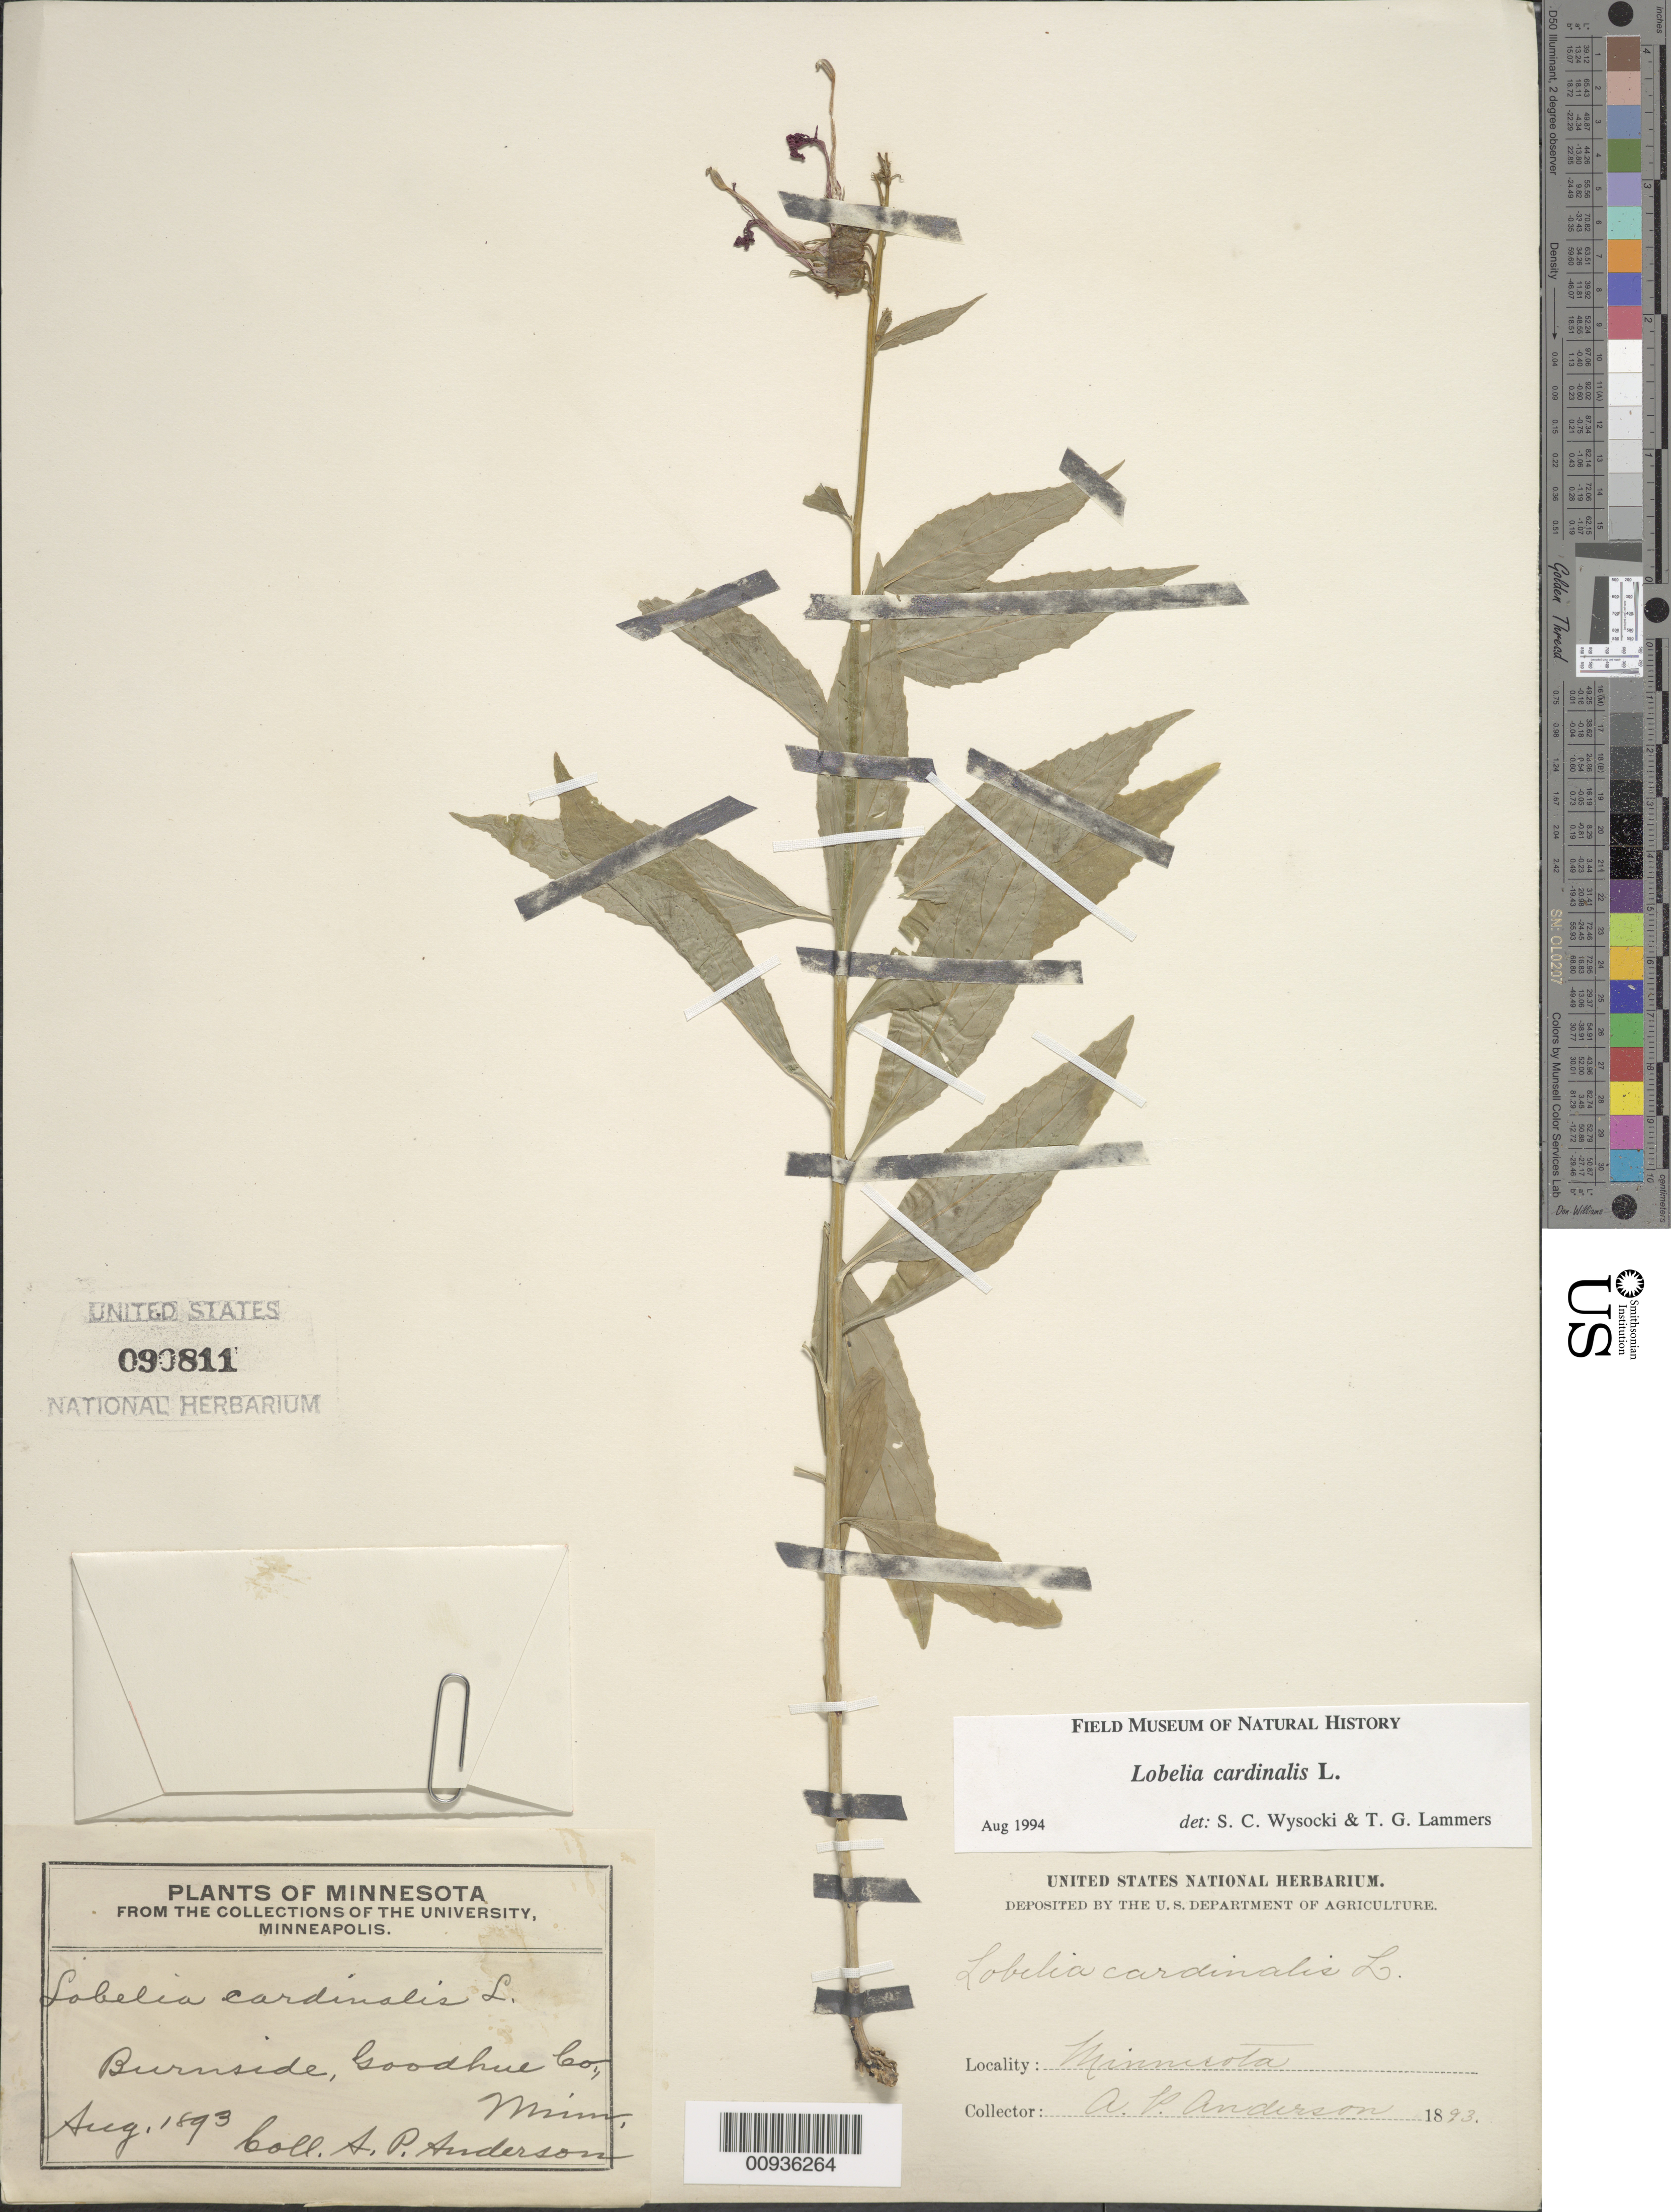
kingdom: Plantae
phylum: Tracheophyta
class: Magnoliopsida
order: Asterales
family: Campanulaceae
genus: Lobelia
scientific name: Lobelia cardinalis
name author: L.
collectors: A. P. Anderson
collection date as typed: Aug 1893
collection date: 1893-08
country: United States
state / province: Minnesota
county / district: Goodhue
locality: Burnside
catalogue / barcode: US 90811